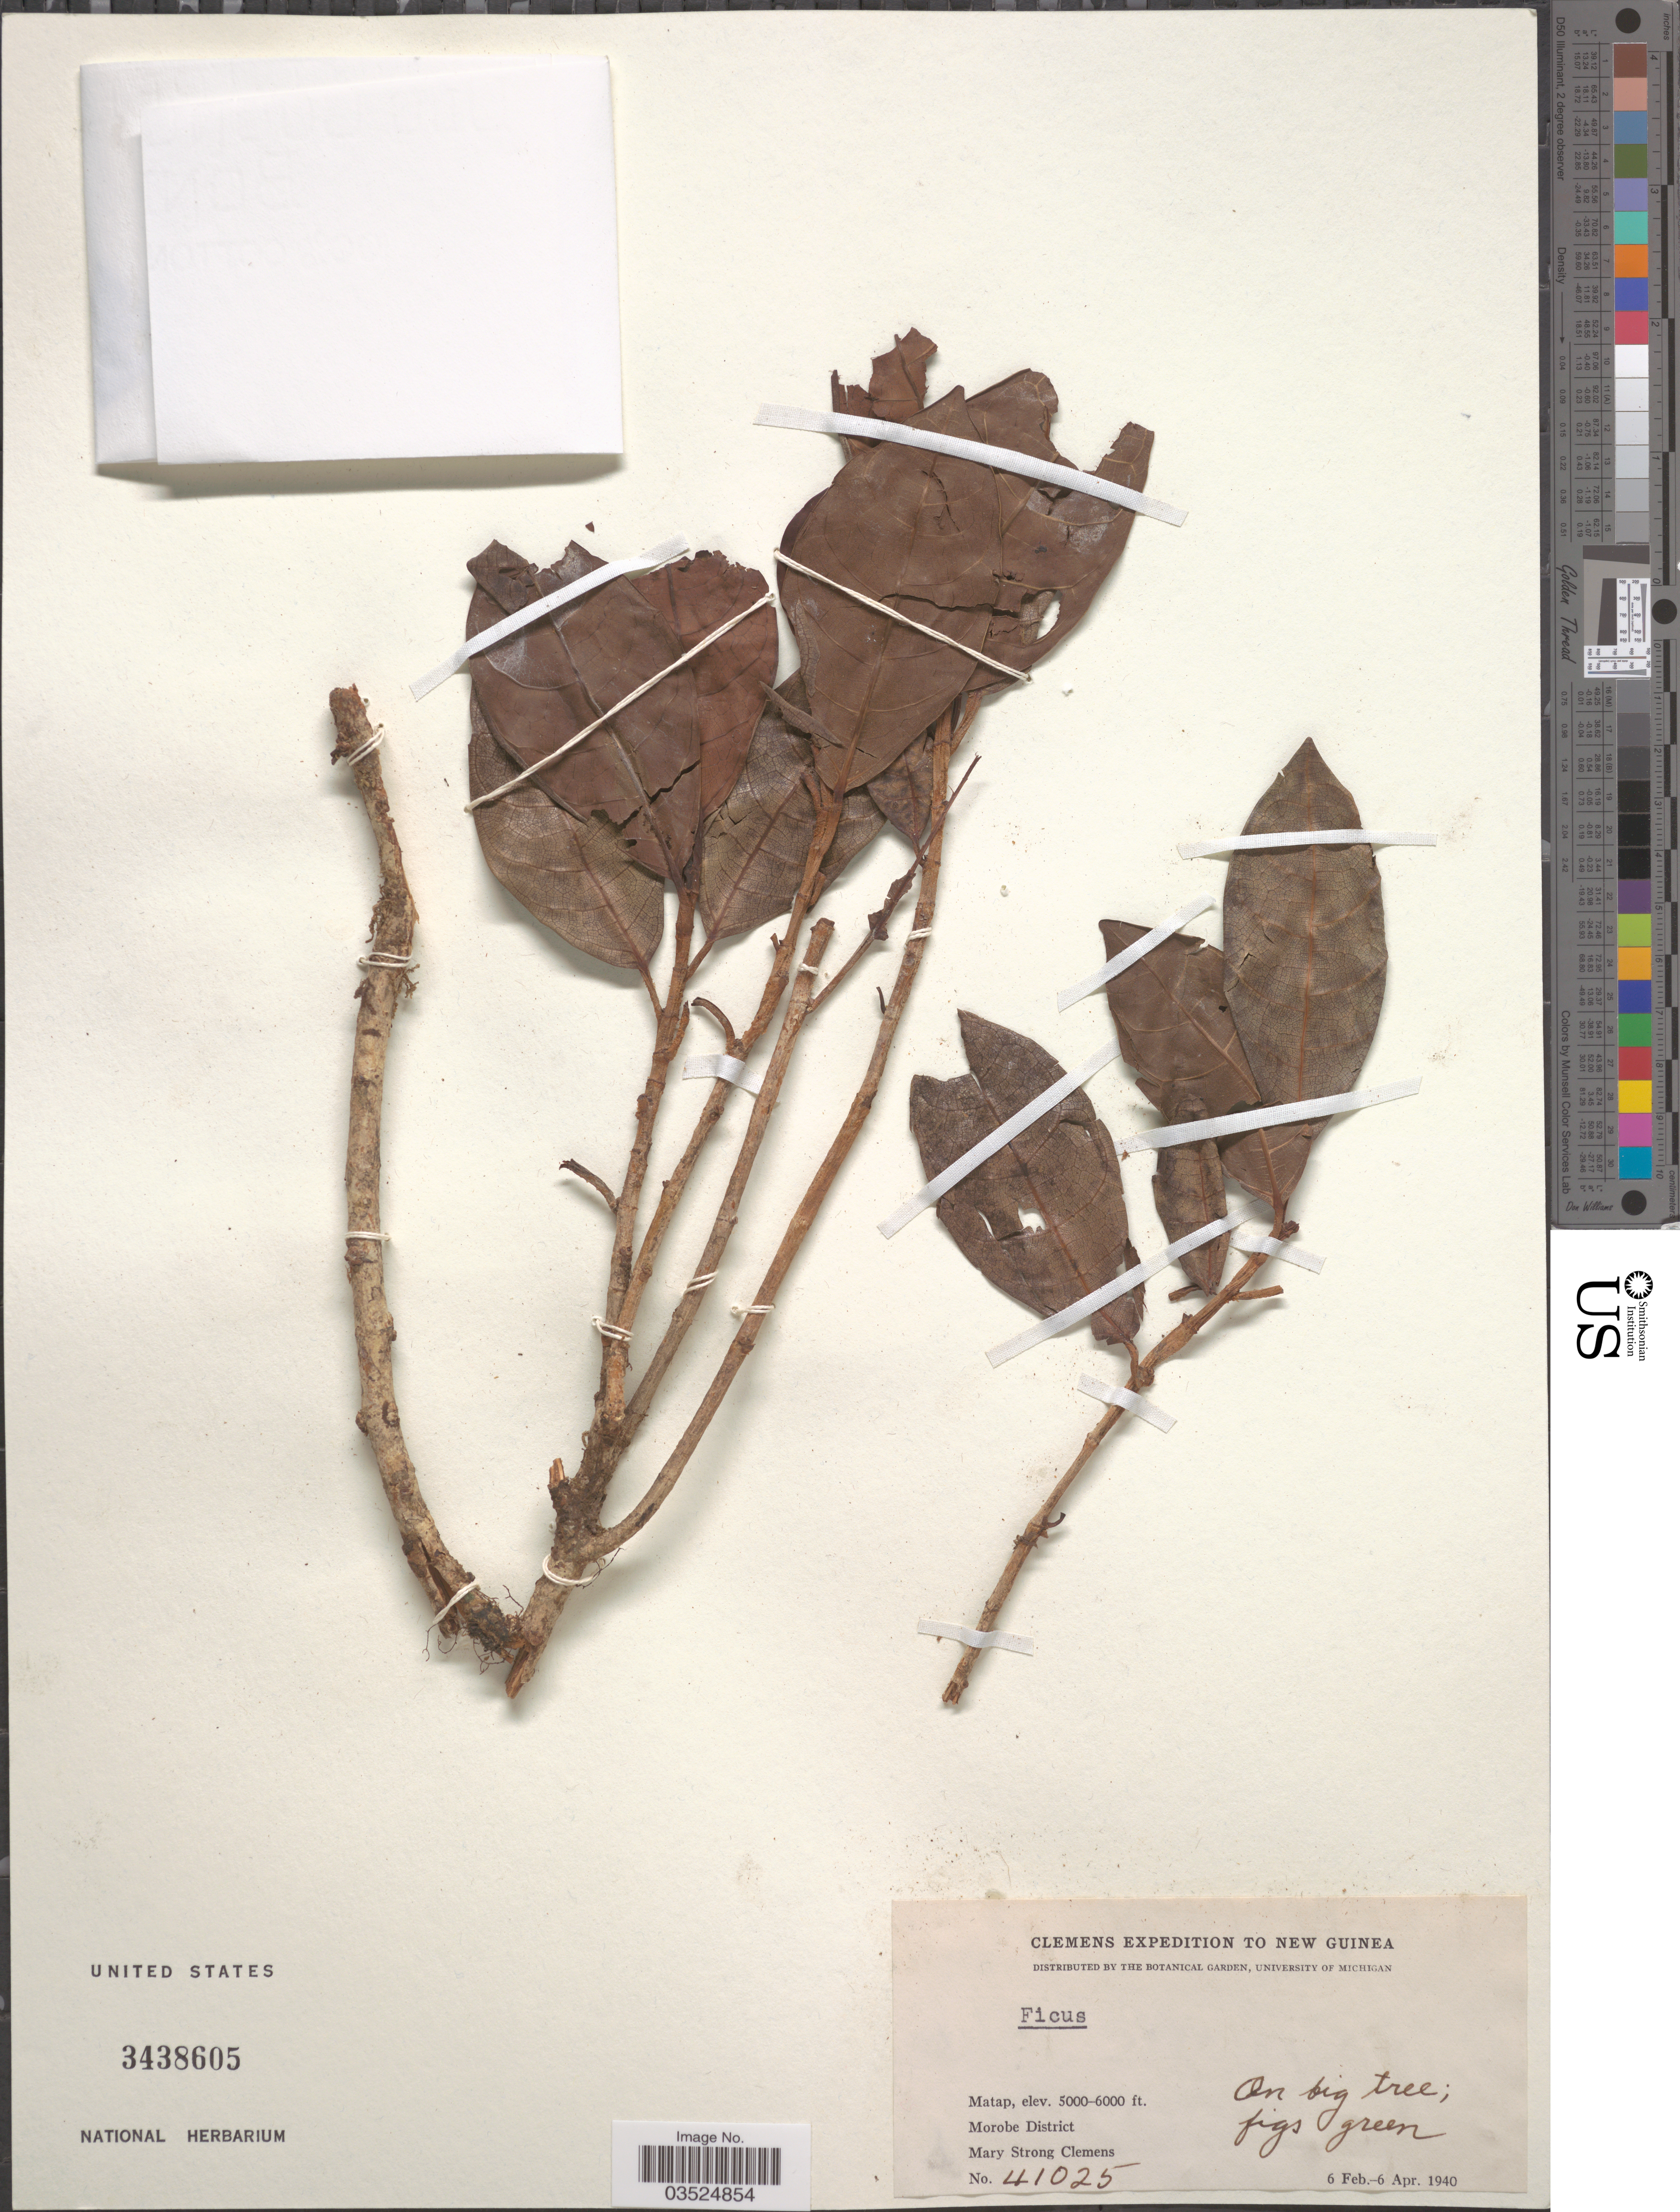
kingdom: Plantae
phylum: Tracheophyta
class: Magnoliopsida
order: Rosales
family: Moraceae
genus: Ficus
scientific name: Ficus sp.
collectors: M. S. Clemens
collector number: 41025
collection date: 1940-02-06/1940-04-06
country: Papua New Guinea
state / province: Morobe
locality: New Guinea. Matap, Morobe District.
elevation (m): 1524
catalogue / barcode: US 3438605